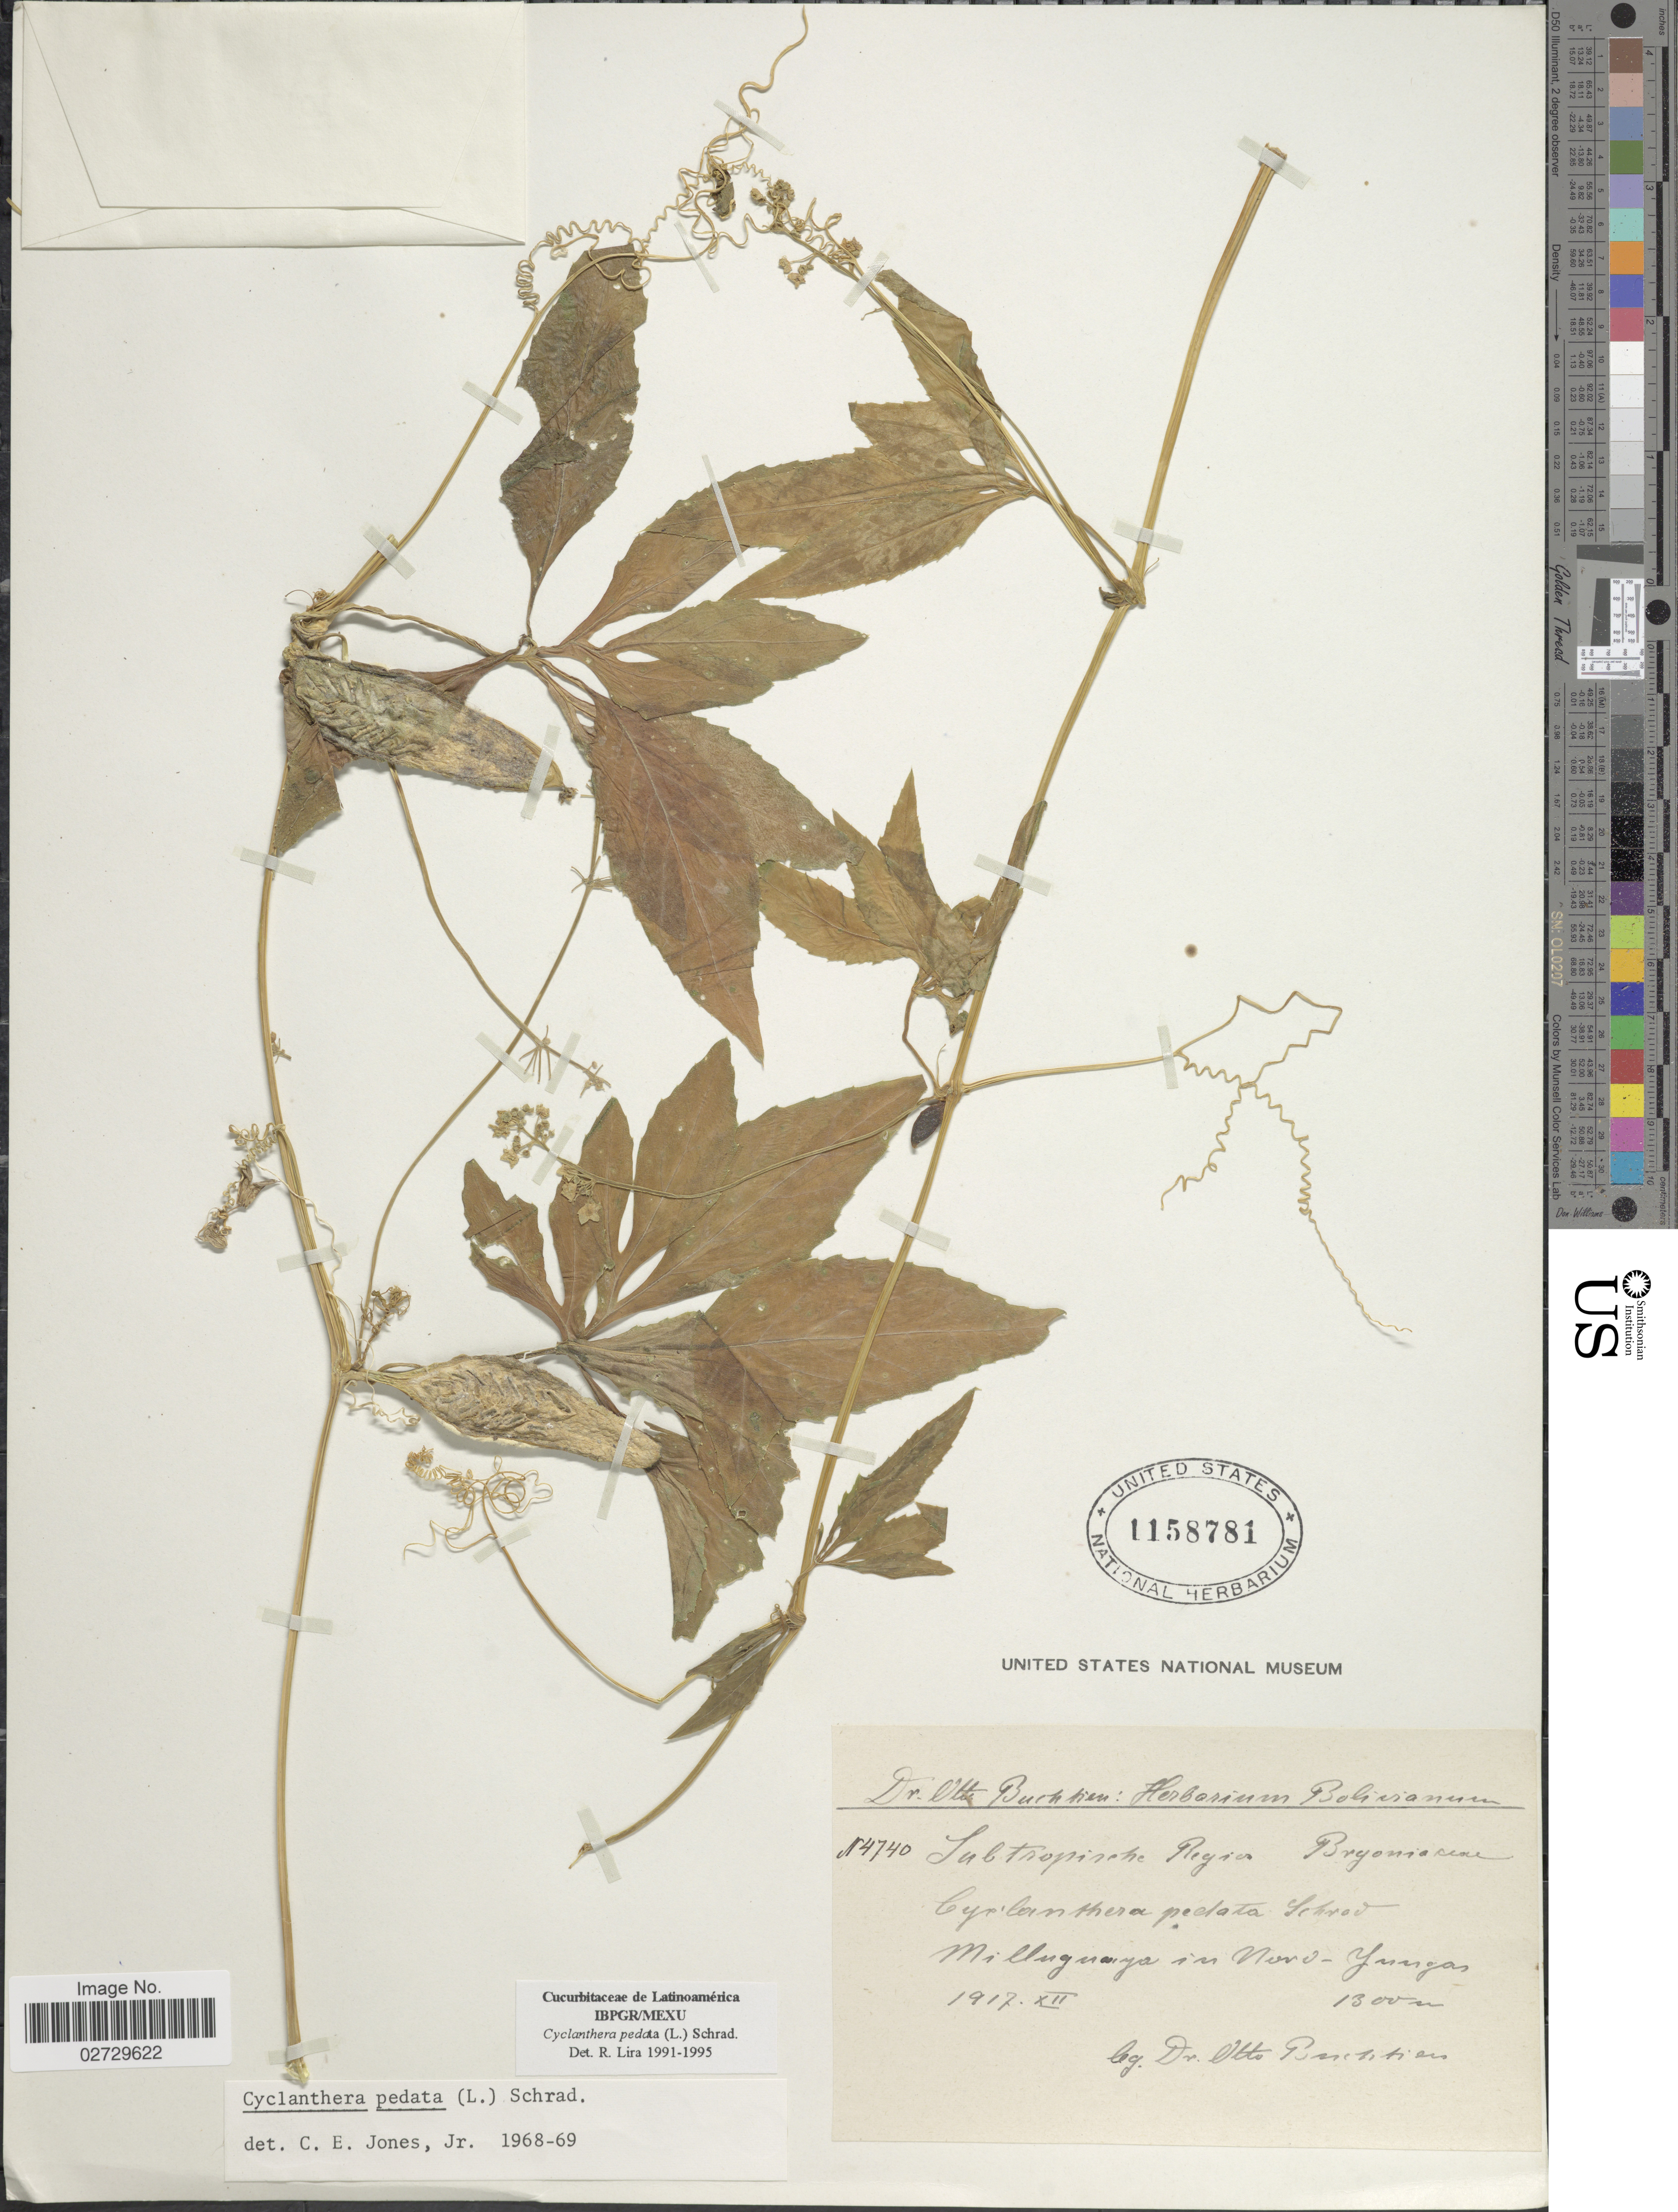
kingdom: Plantae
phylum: Tracheophyta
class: Magnoliopsida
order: Cucurbitales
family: Cucurbitaceae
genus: Cyclanthera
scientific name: Cyclanthera pedata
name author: (L.) Schrad.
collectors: O. Buchtien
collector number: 4740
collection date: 1917-12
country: Bolivia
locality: Subtropische Region. Milluguaya in Nord- Yungas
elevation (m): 1300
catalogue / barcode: US 1158781